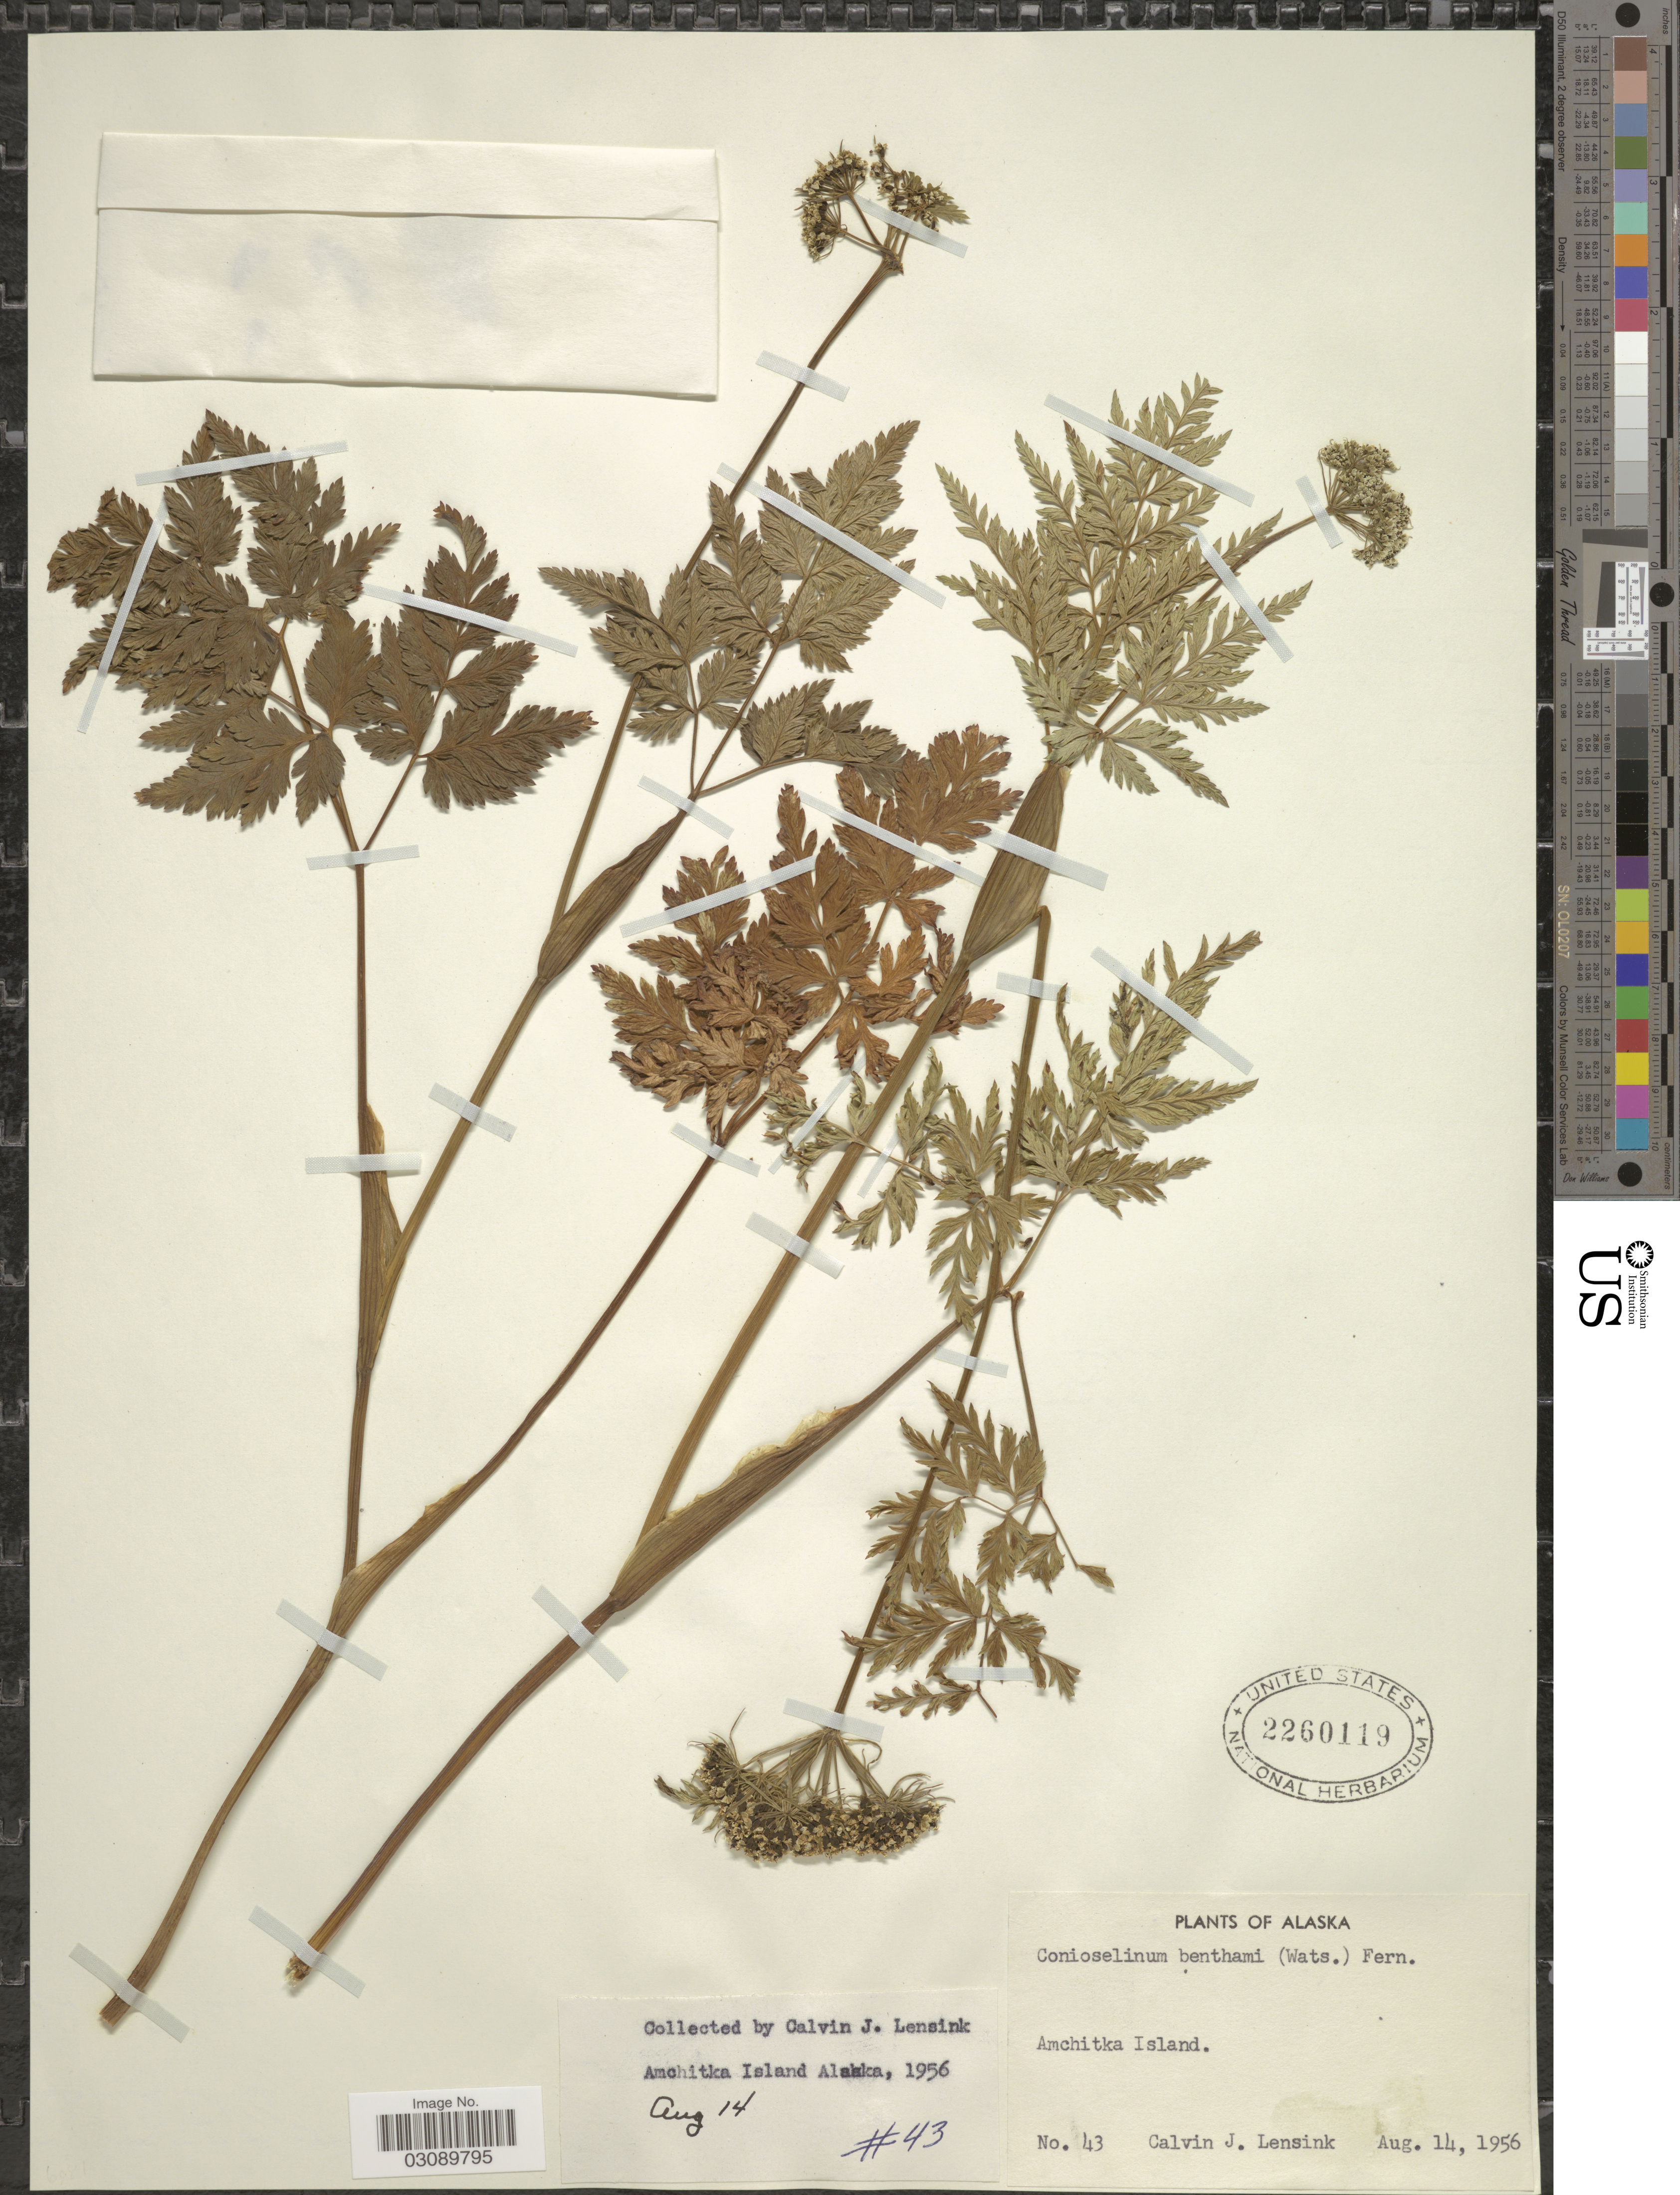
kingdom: Plantae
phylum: Tracheophyta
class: Magnoliopsida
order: Apiales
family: Apiaceae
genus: Conioselinum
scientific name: Conioselinum pacificum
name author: (S. Watson) J.M. Coult. & Rose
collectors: C. Lensink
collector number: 43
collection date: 1956-08-14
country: United States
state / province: Alaska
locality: Amchitka Island.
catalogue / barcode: US 2260119